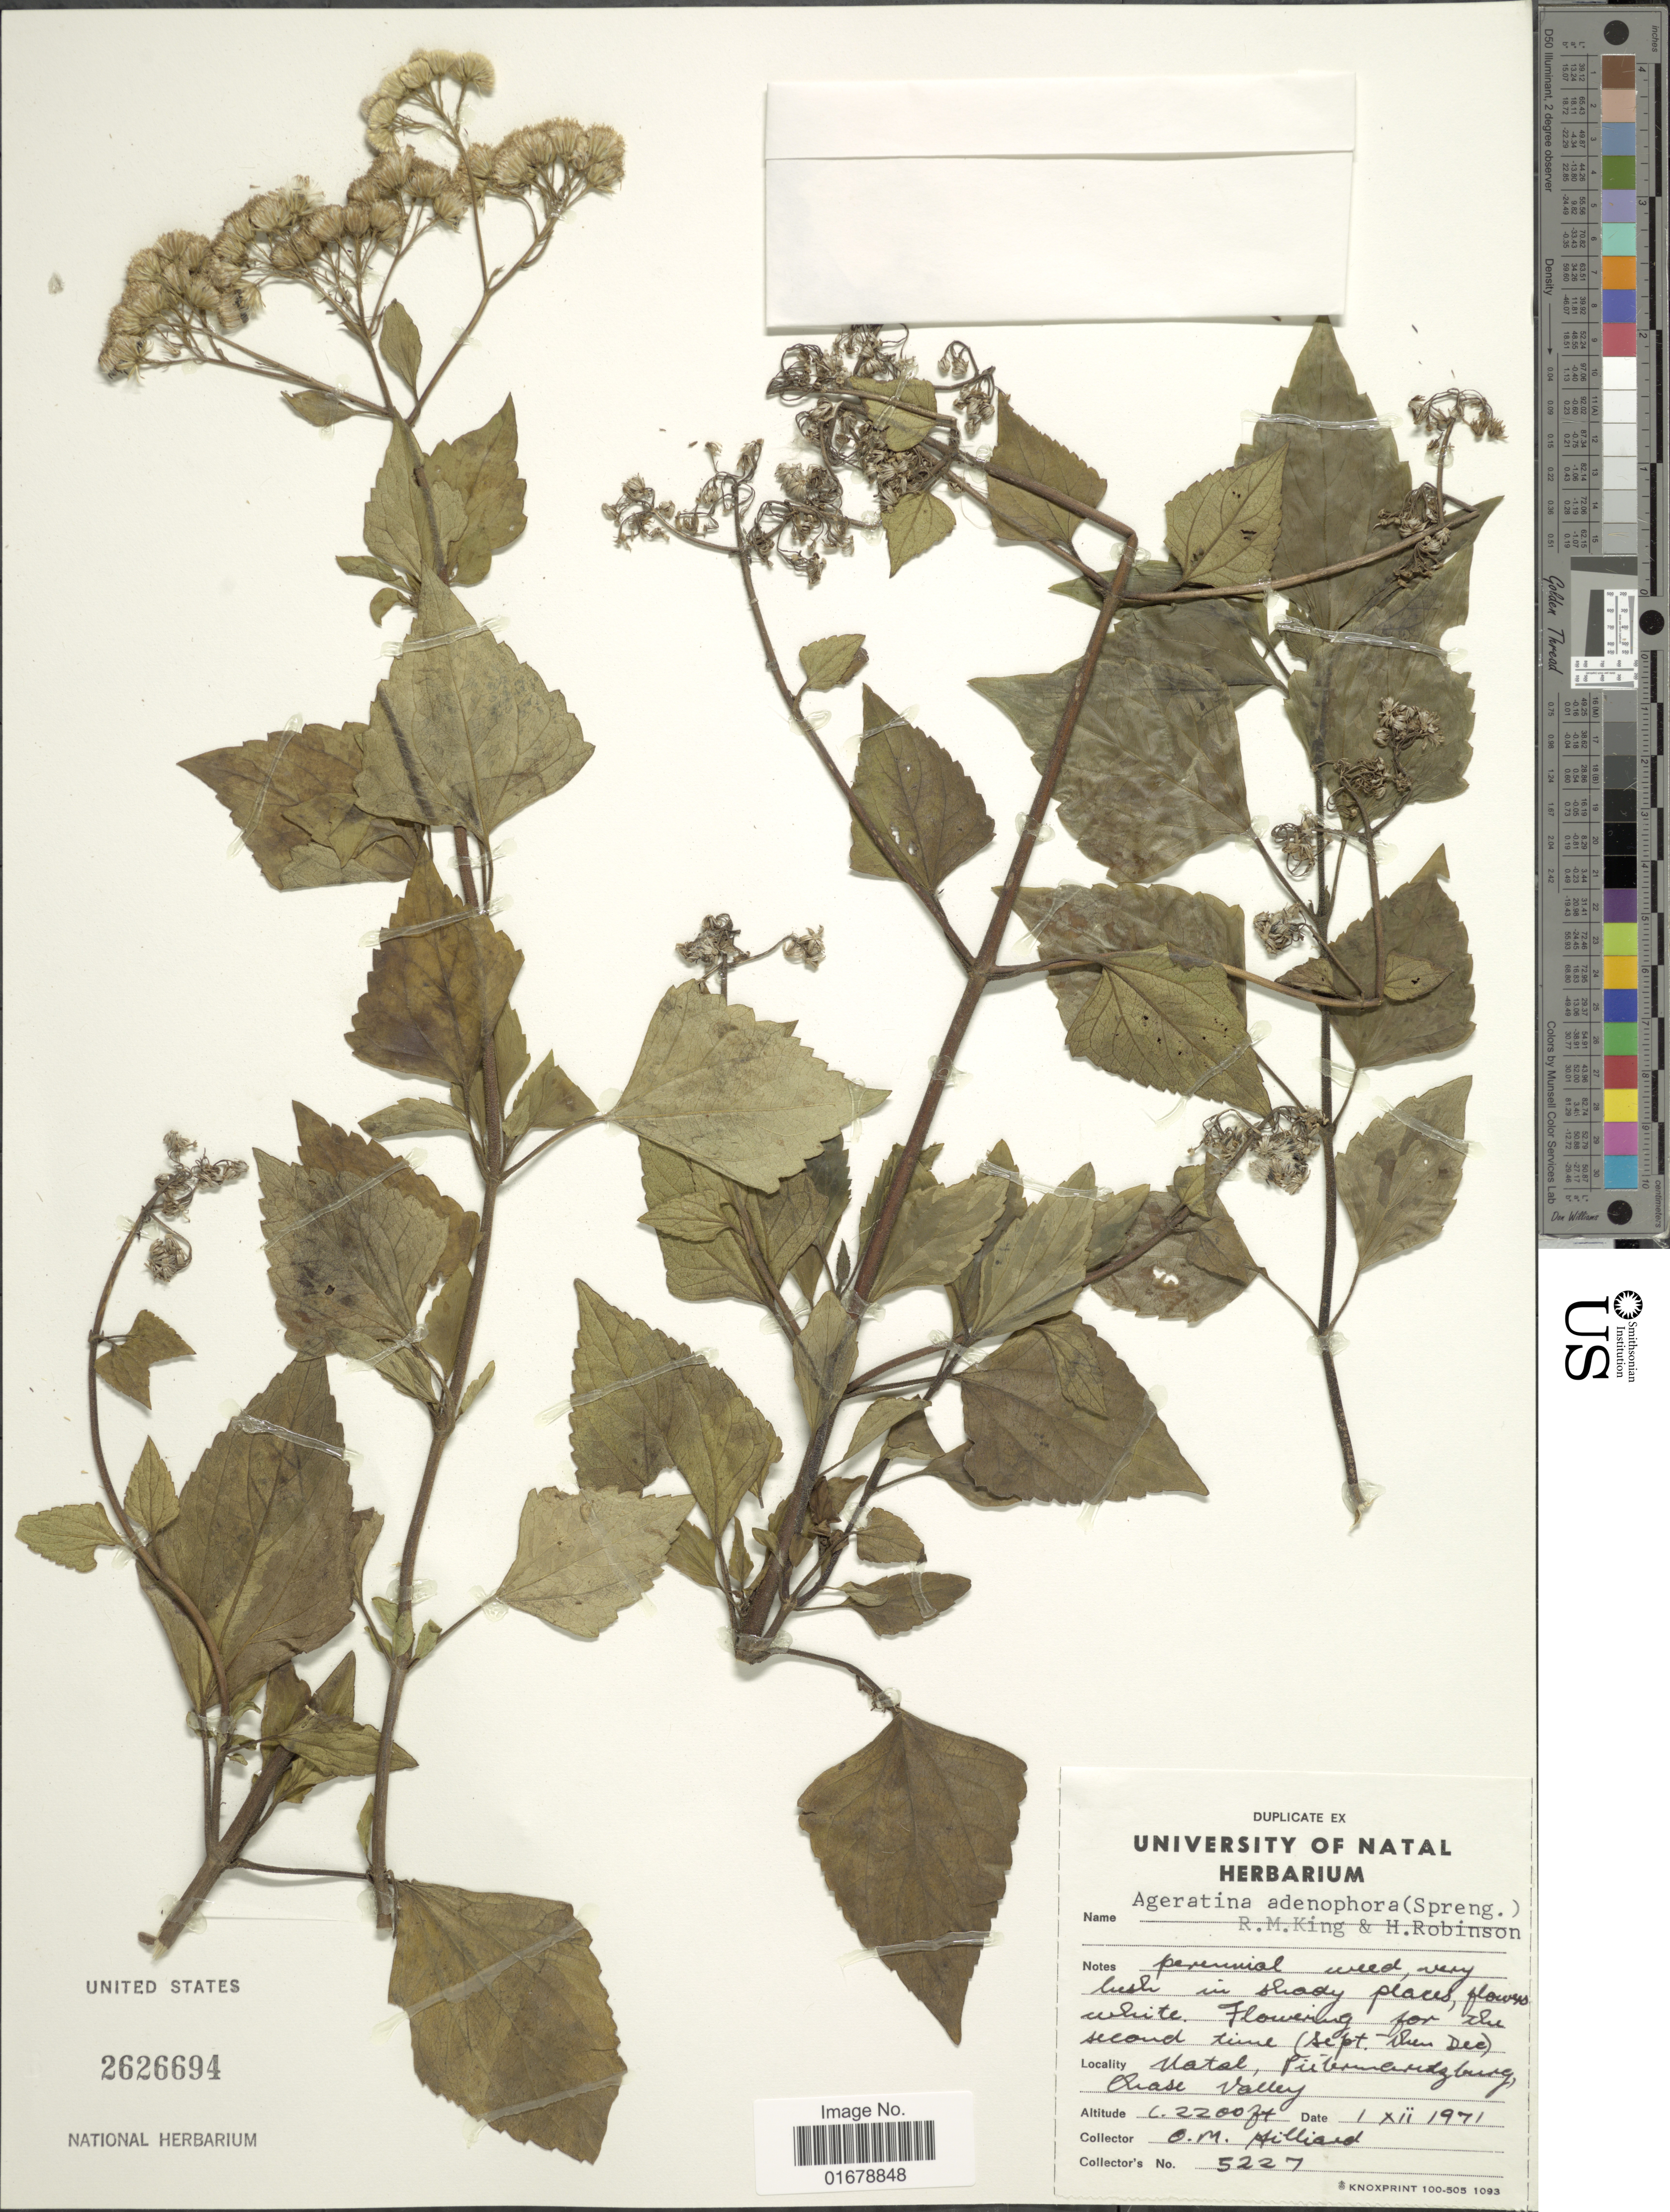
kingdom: Plantae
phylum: Tracheophyta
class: Magnoliopsida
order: Asterales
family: Asteraceae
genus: Ageratina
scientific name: Ageratina adenophora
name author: (Spreng.) R.M. King & H. Rob.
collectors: O. M. Hilliard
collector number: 5227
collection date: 1971-12-01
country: South Africa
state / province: KwaZulu-Natal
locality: Natal, pietermaritzburg, Chase Valley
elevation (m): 671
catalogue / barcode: US 2626694